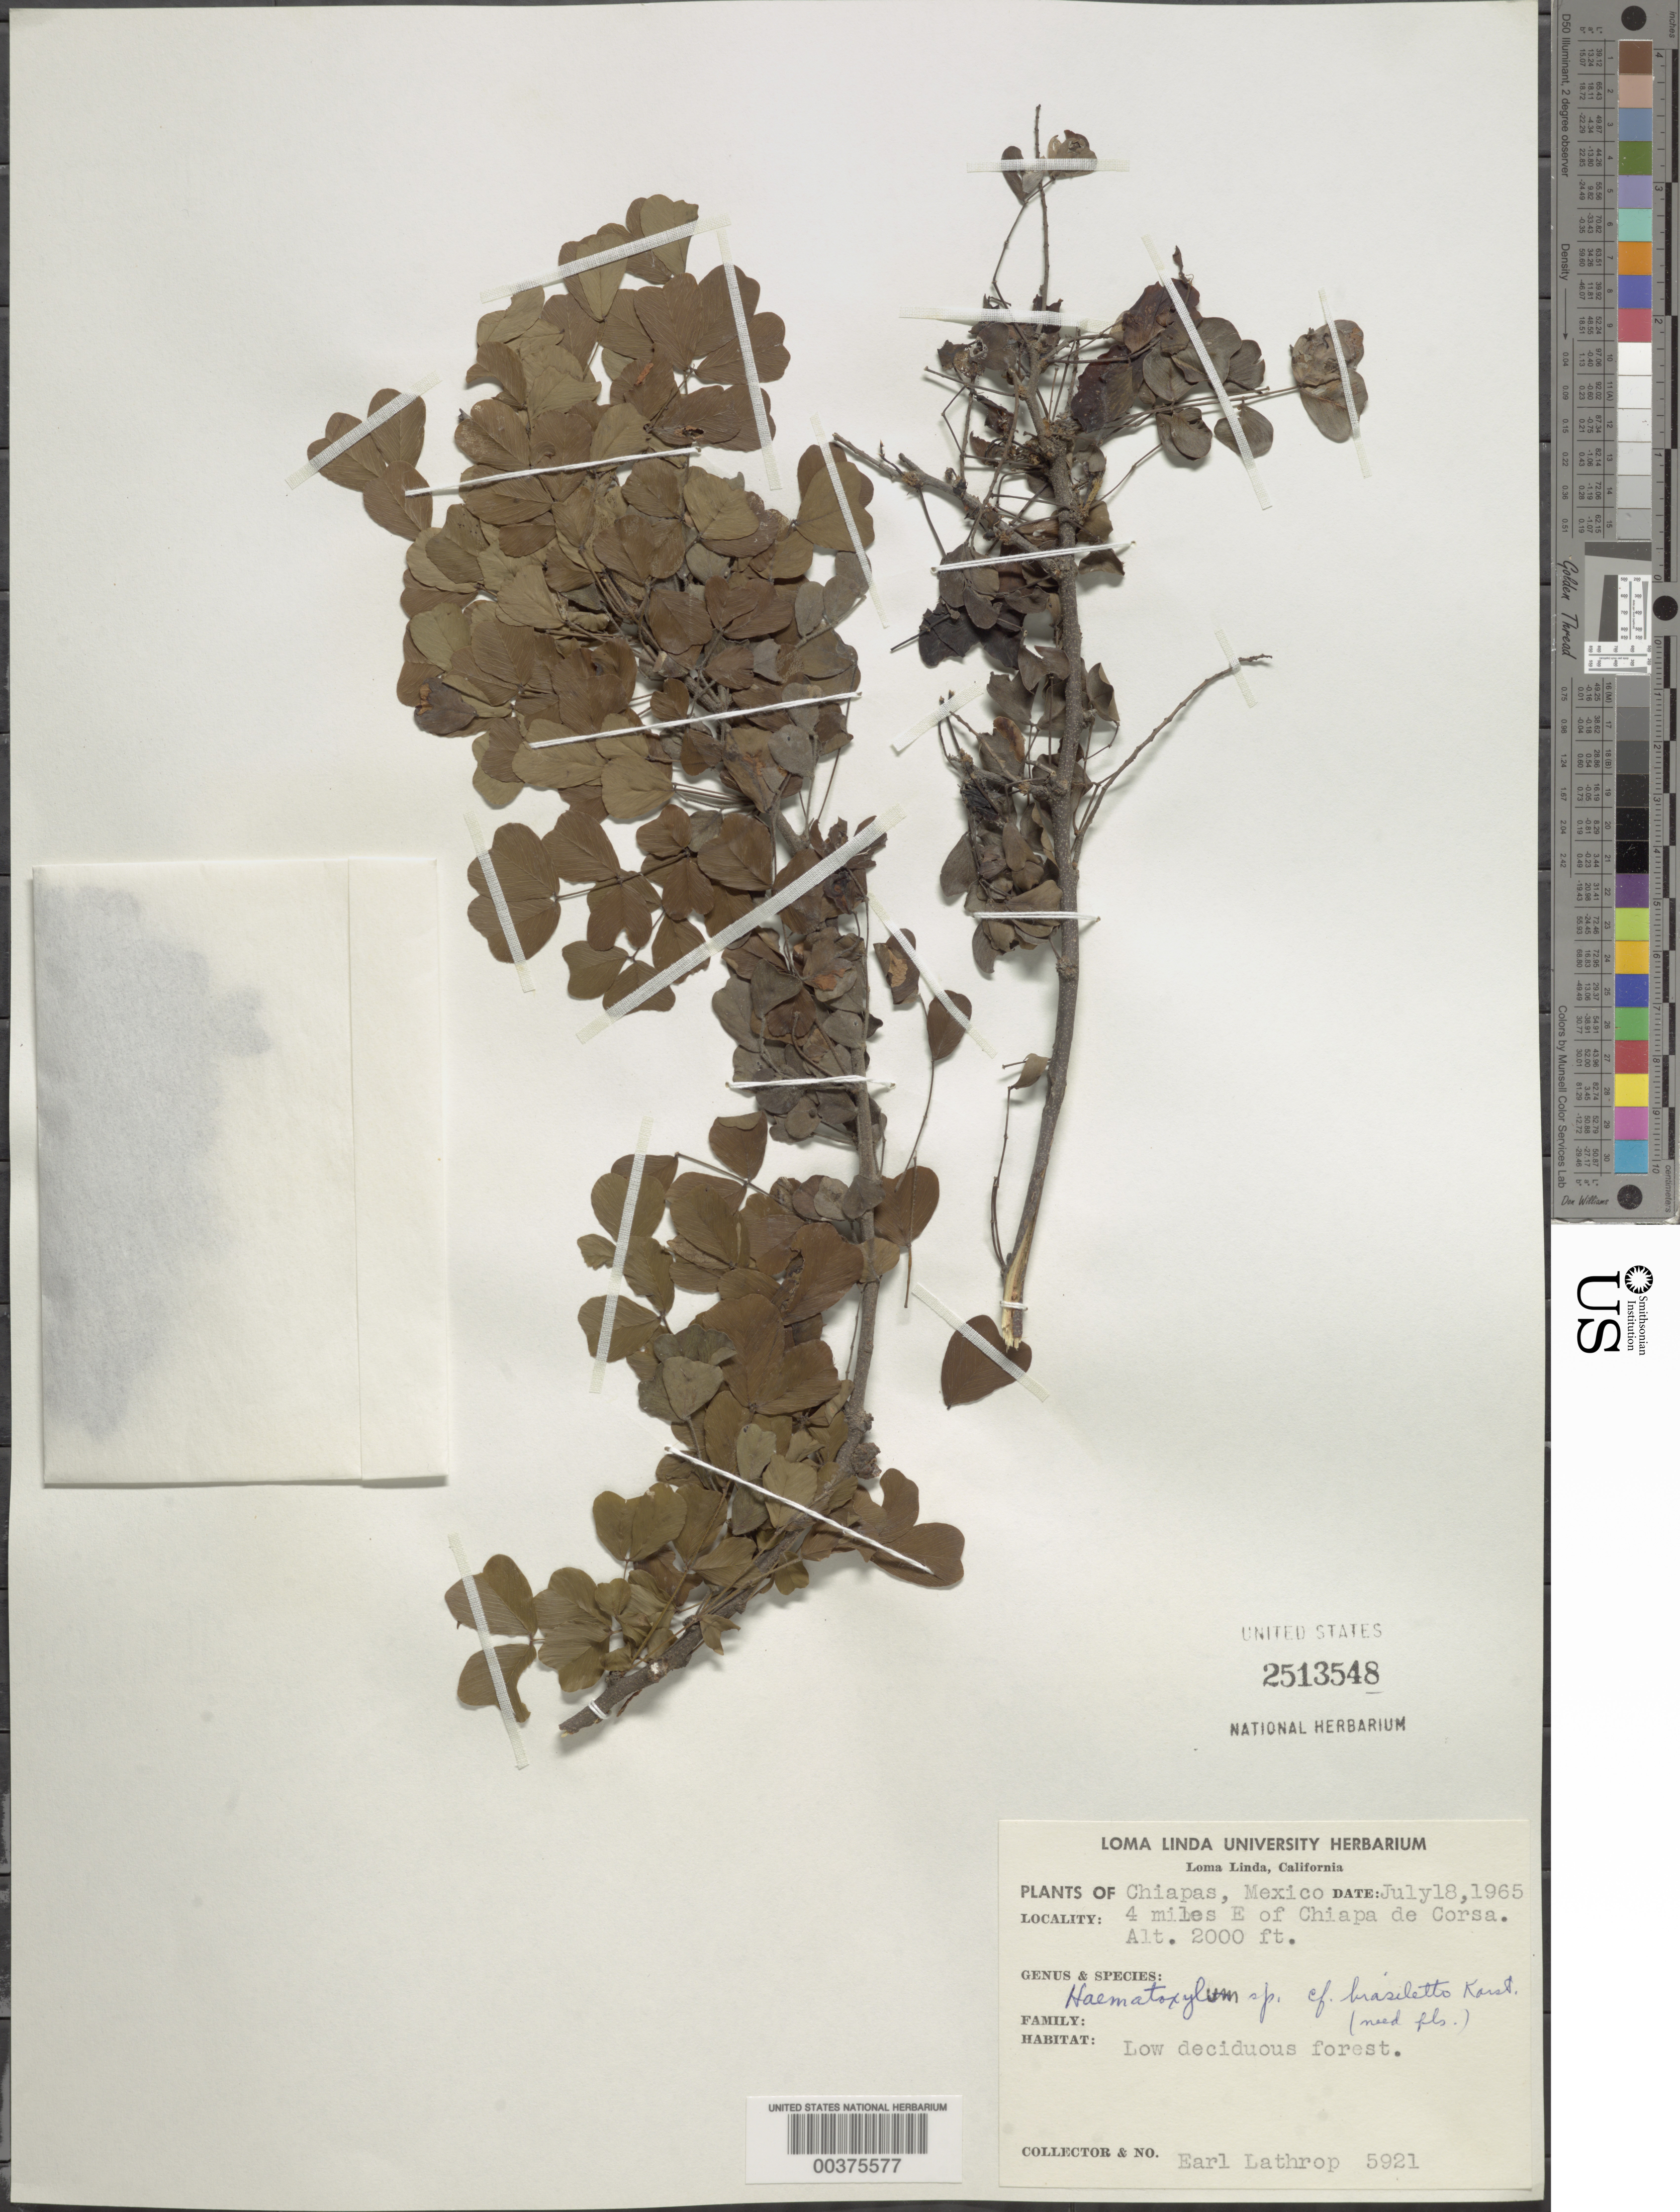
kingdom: Plantae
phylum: Tracheophyta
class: Magnoliopsida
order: Fabales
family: Fabaceae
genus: Haematoxylum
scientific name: Haematoxylum brasiletto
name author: H. Karst.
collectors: E. W. Lathrop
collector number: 5921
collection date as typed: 18 Jul 1965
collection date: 1965-07-18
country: Mexico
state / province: Chiapas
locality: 4 mi E of Chiapa de Corsa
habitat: Low deciduous forest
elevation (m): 610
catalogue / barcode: US 2513548